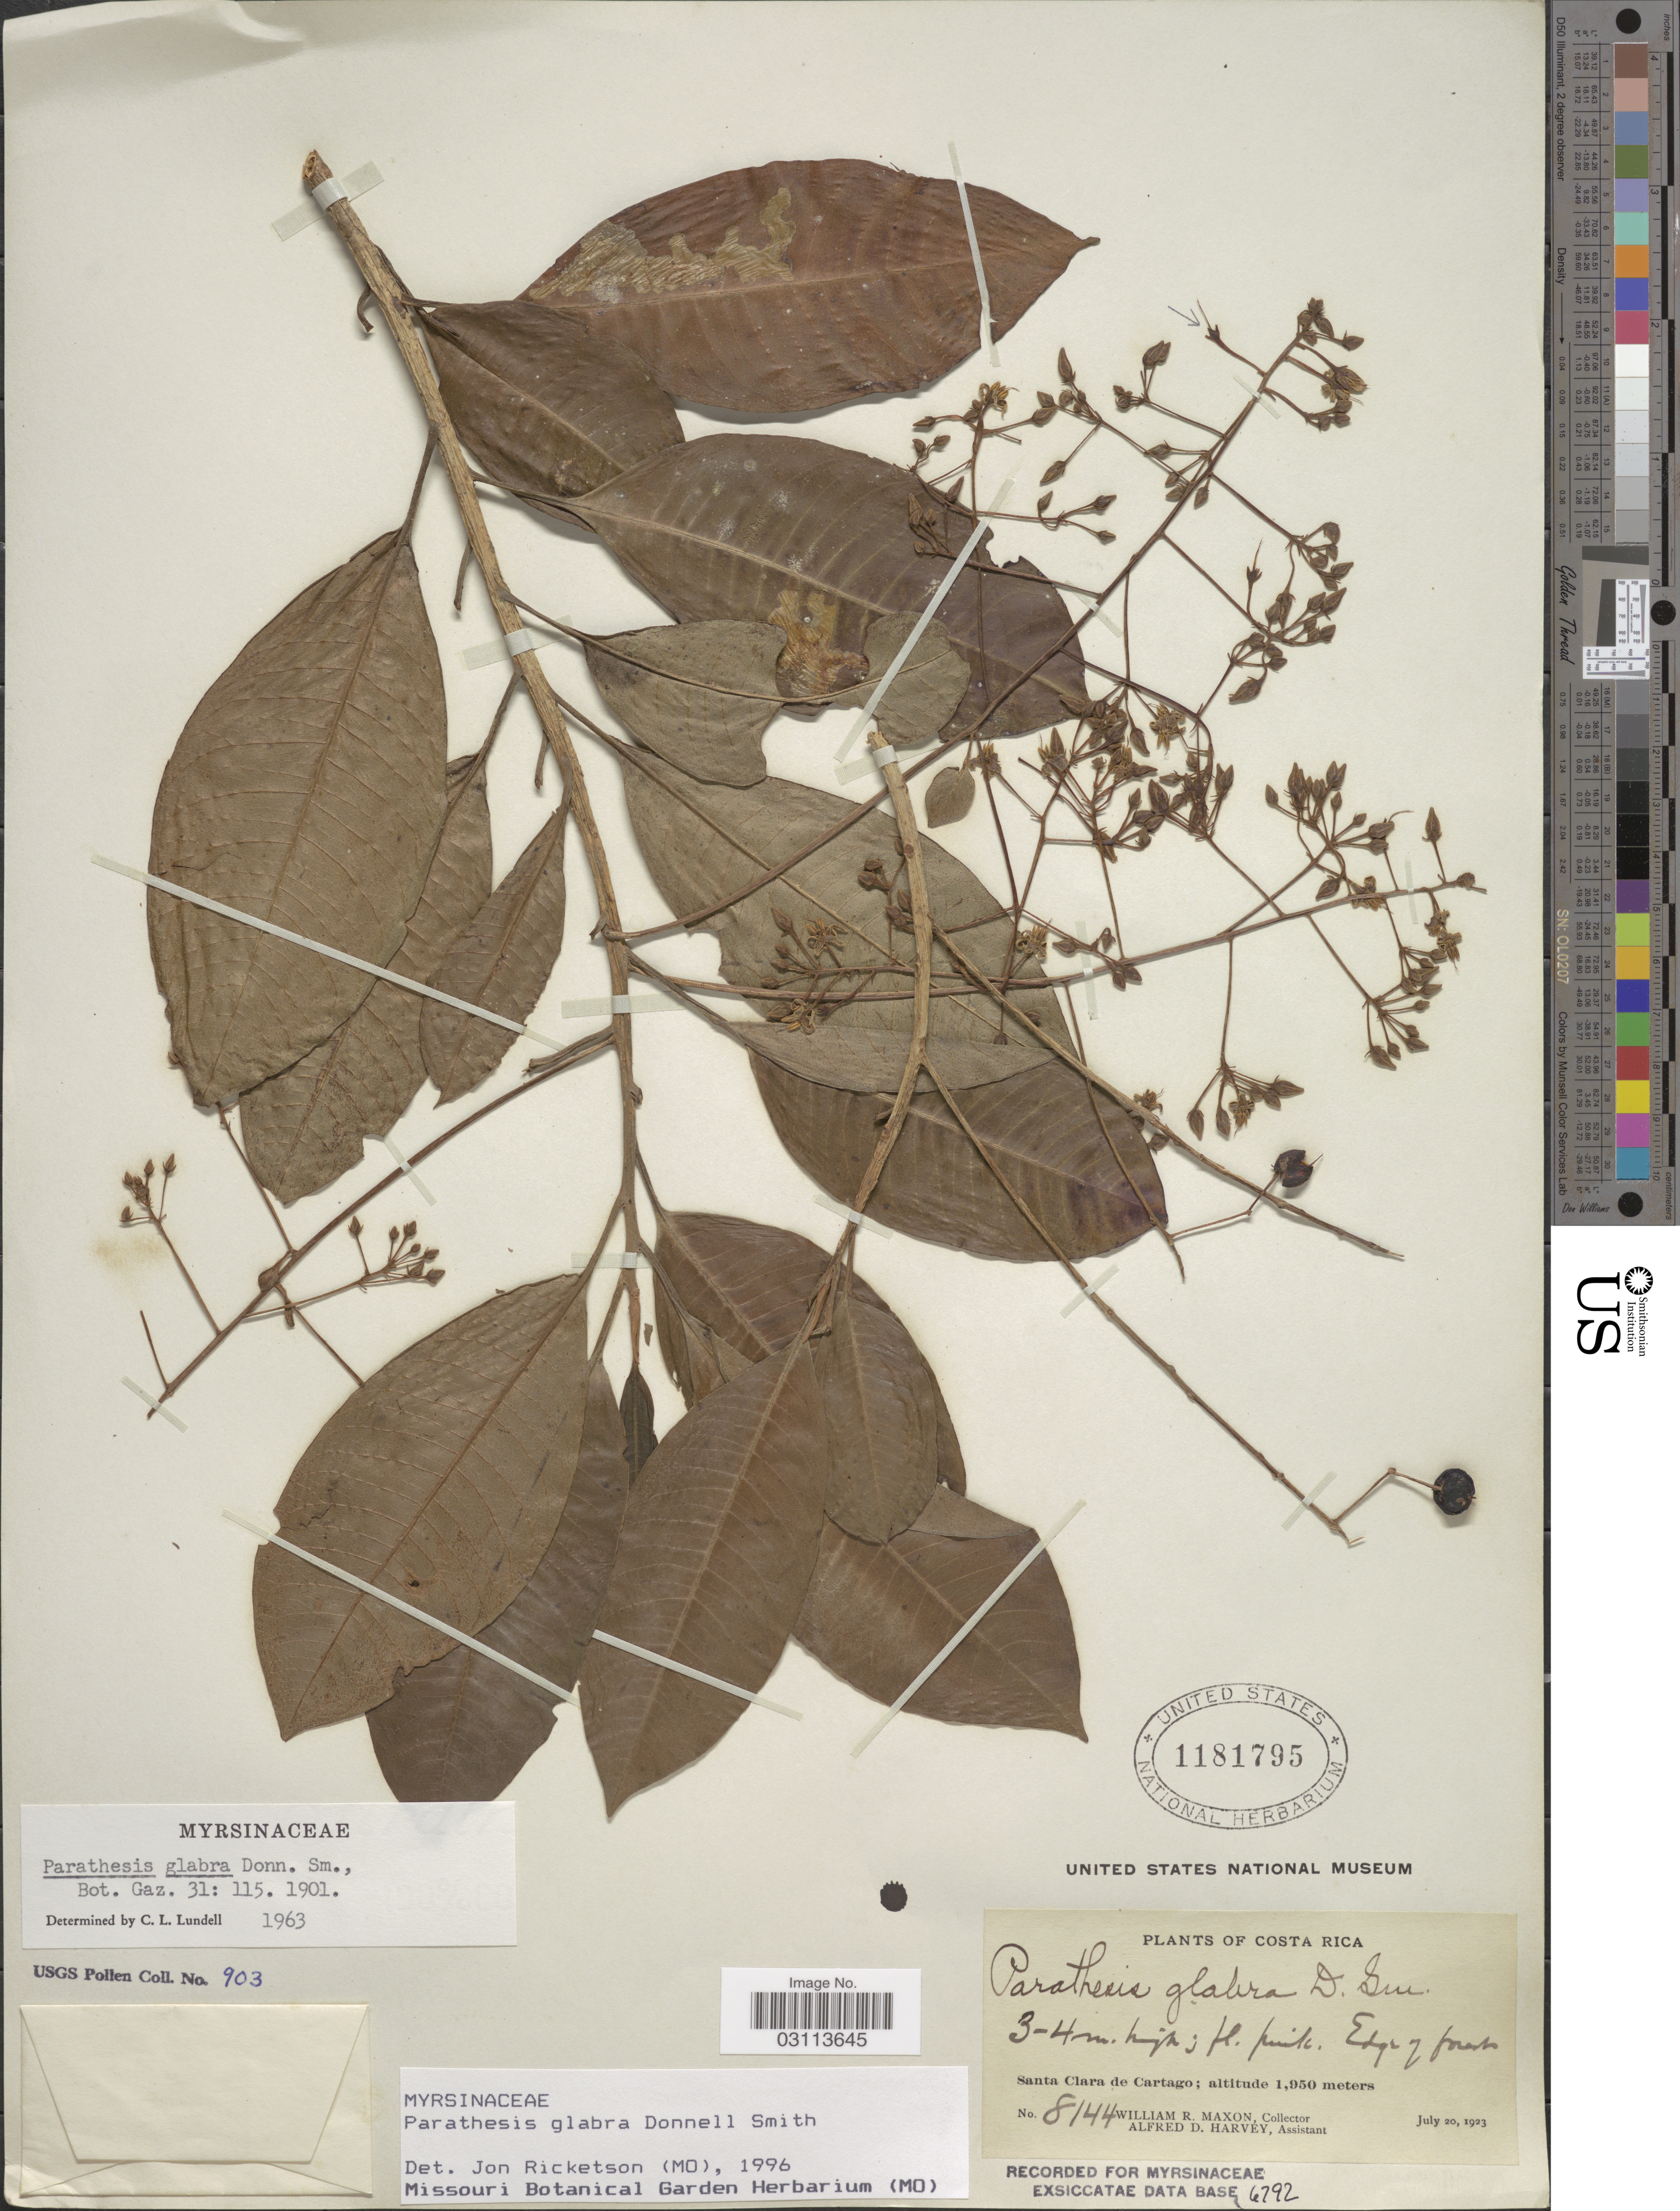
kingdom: Plantae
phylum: Tracheophyta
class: Magnoliopsida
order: Ericales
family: Primulaceae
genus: Parathesis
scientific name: Parathesis glabra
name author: Donn. Sm.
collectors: W. R. Maxon & A. D. Harvey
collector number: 8144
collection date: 1923-07-20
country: Costa Rica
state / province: Cartago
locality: Santa Clara de Cartago.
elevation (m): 1950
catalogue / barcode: US 1181795